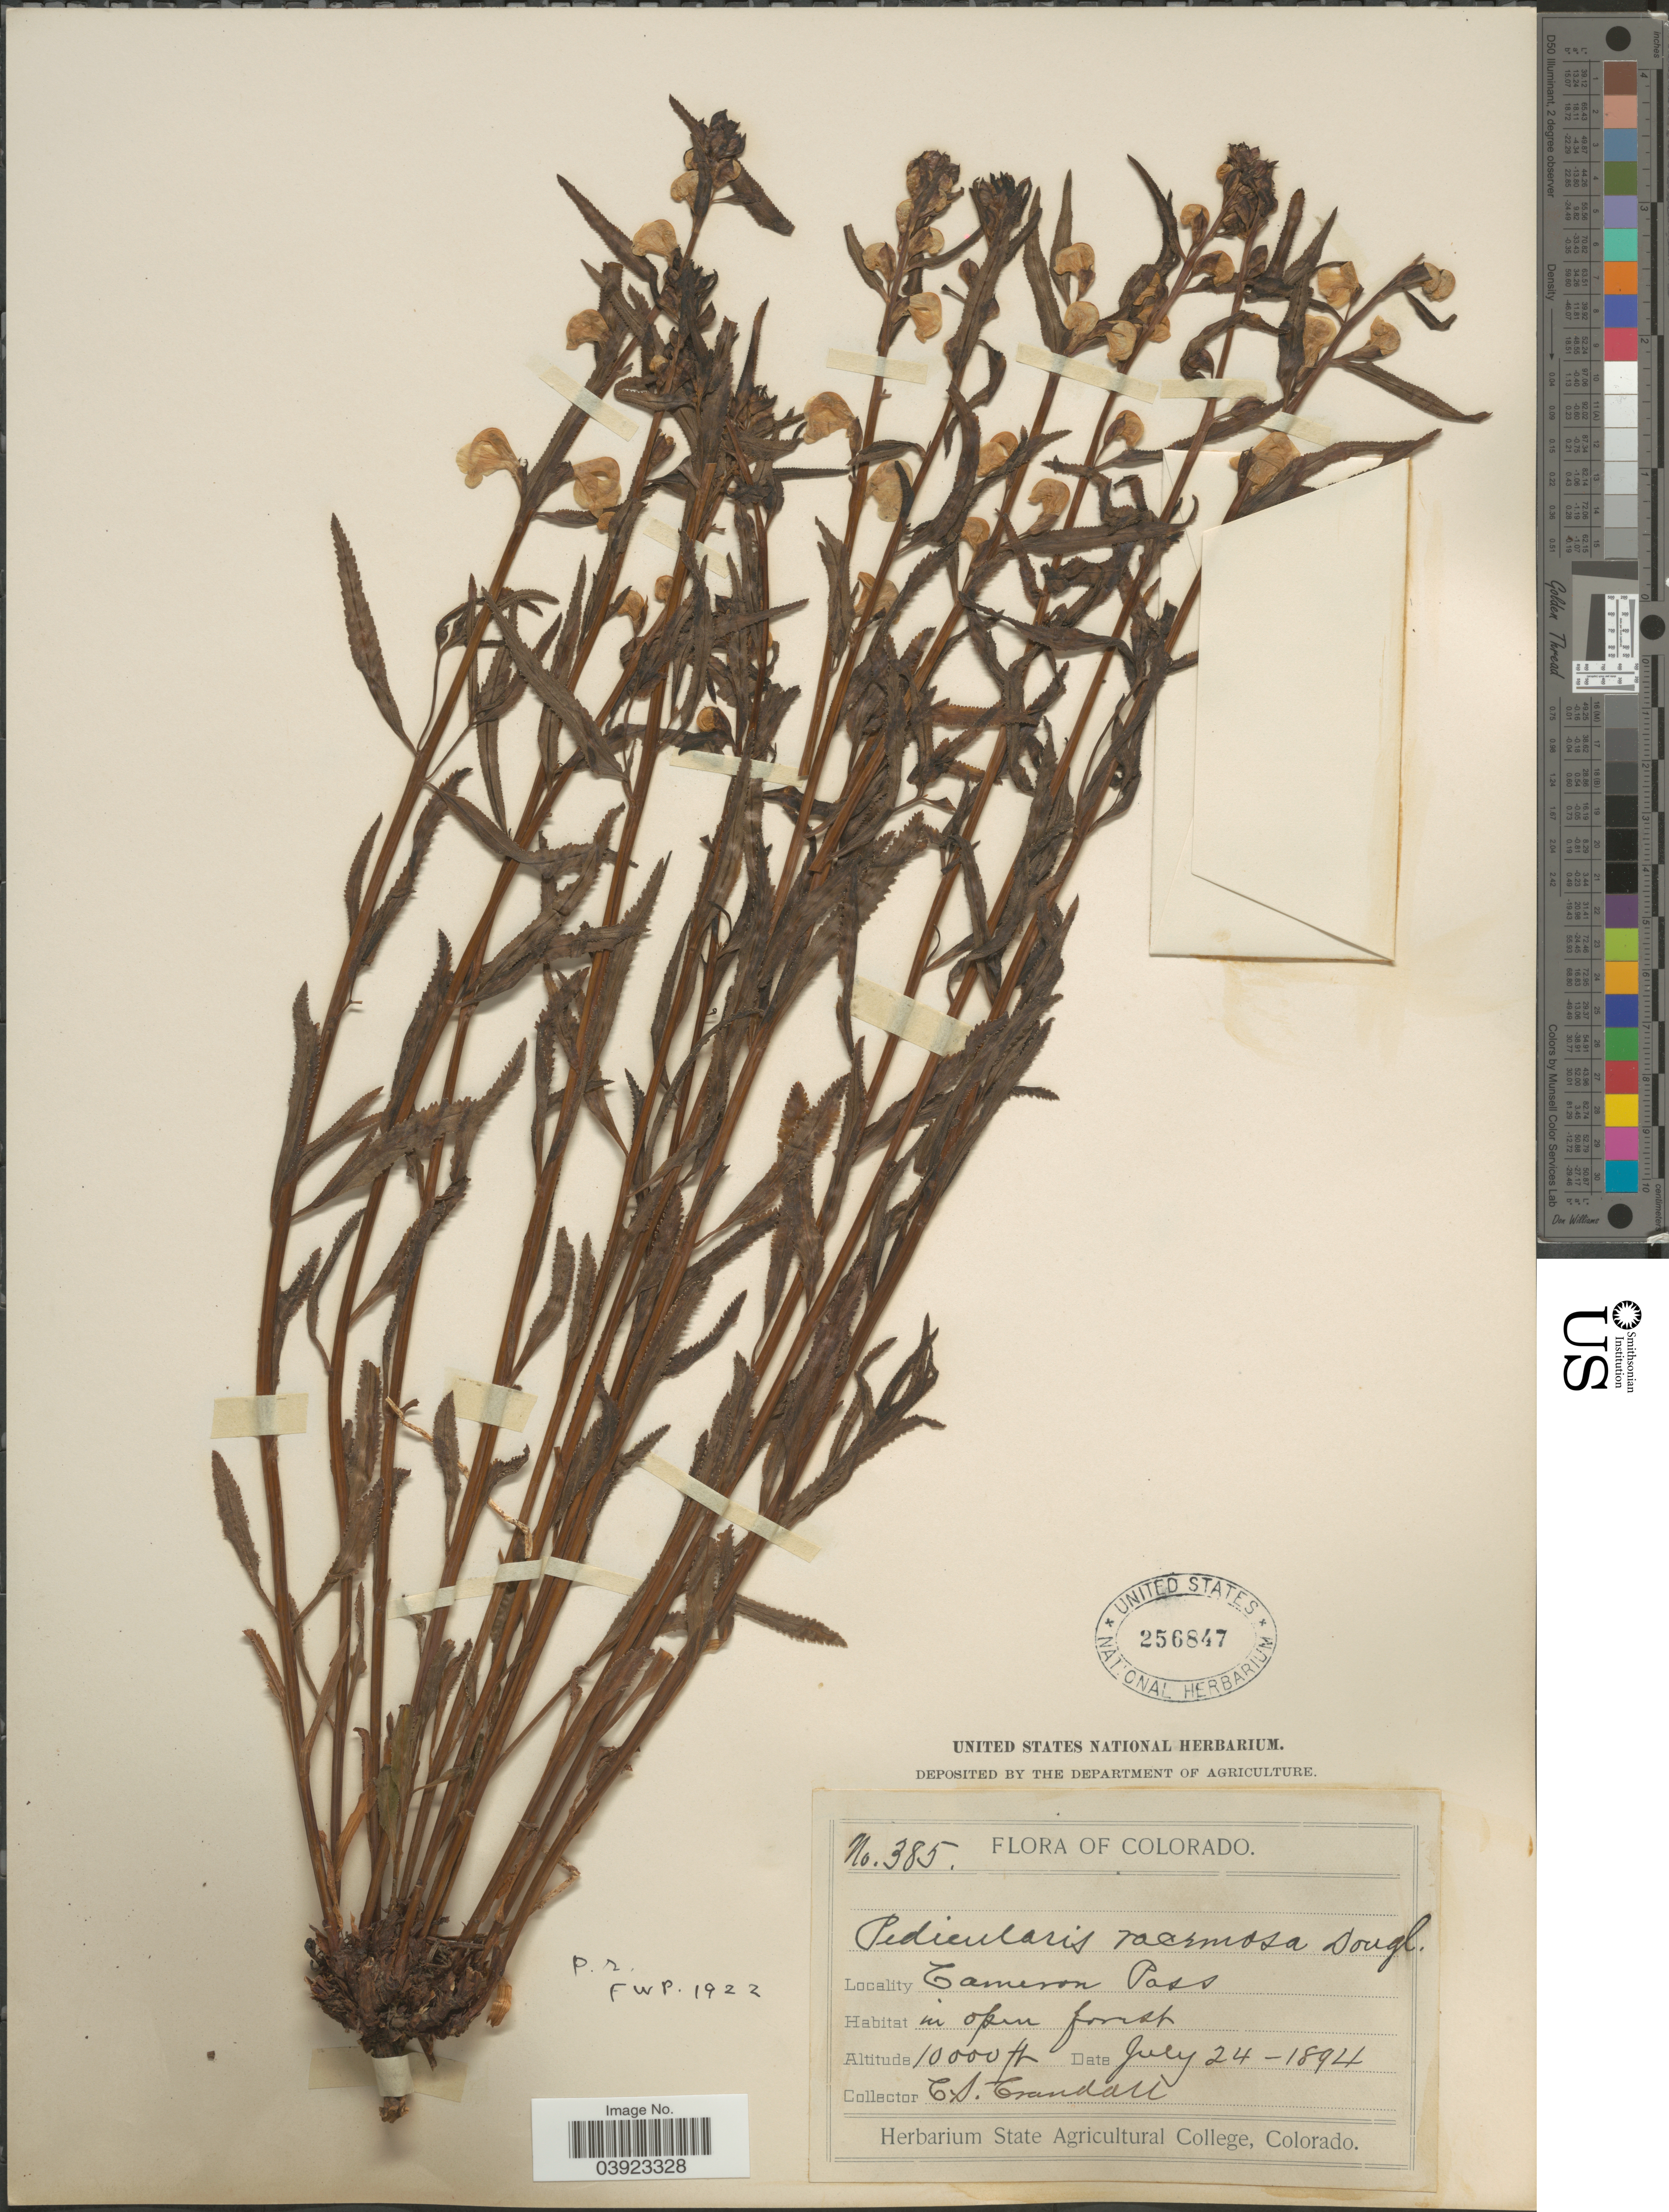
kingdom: Plantae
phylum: Tracheophyta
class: Magnoliopsida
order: Lamiales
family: Orobanchaceae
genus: Pedicularis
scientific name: Pedicularis racemosa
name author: Douglas ex Benth.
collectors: C. Crandall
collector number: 385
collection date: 1894-07-24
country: United States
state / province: Colorado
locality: Cameron Pass.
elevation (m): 3048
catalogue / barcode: US 256847